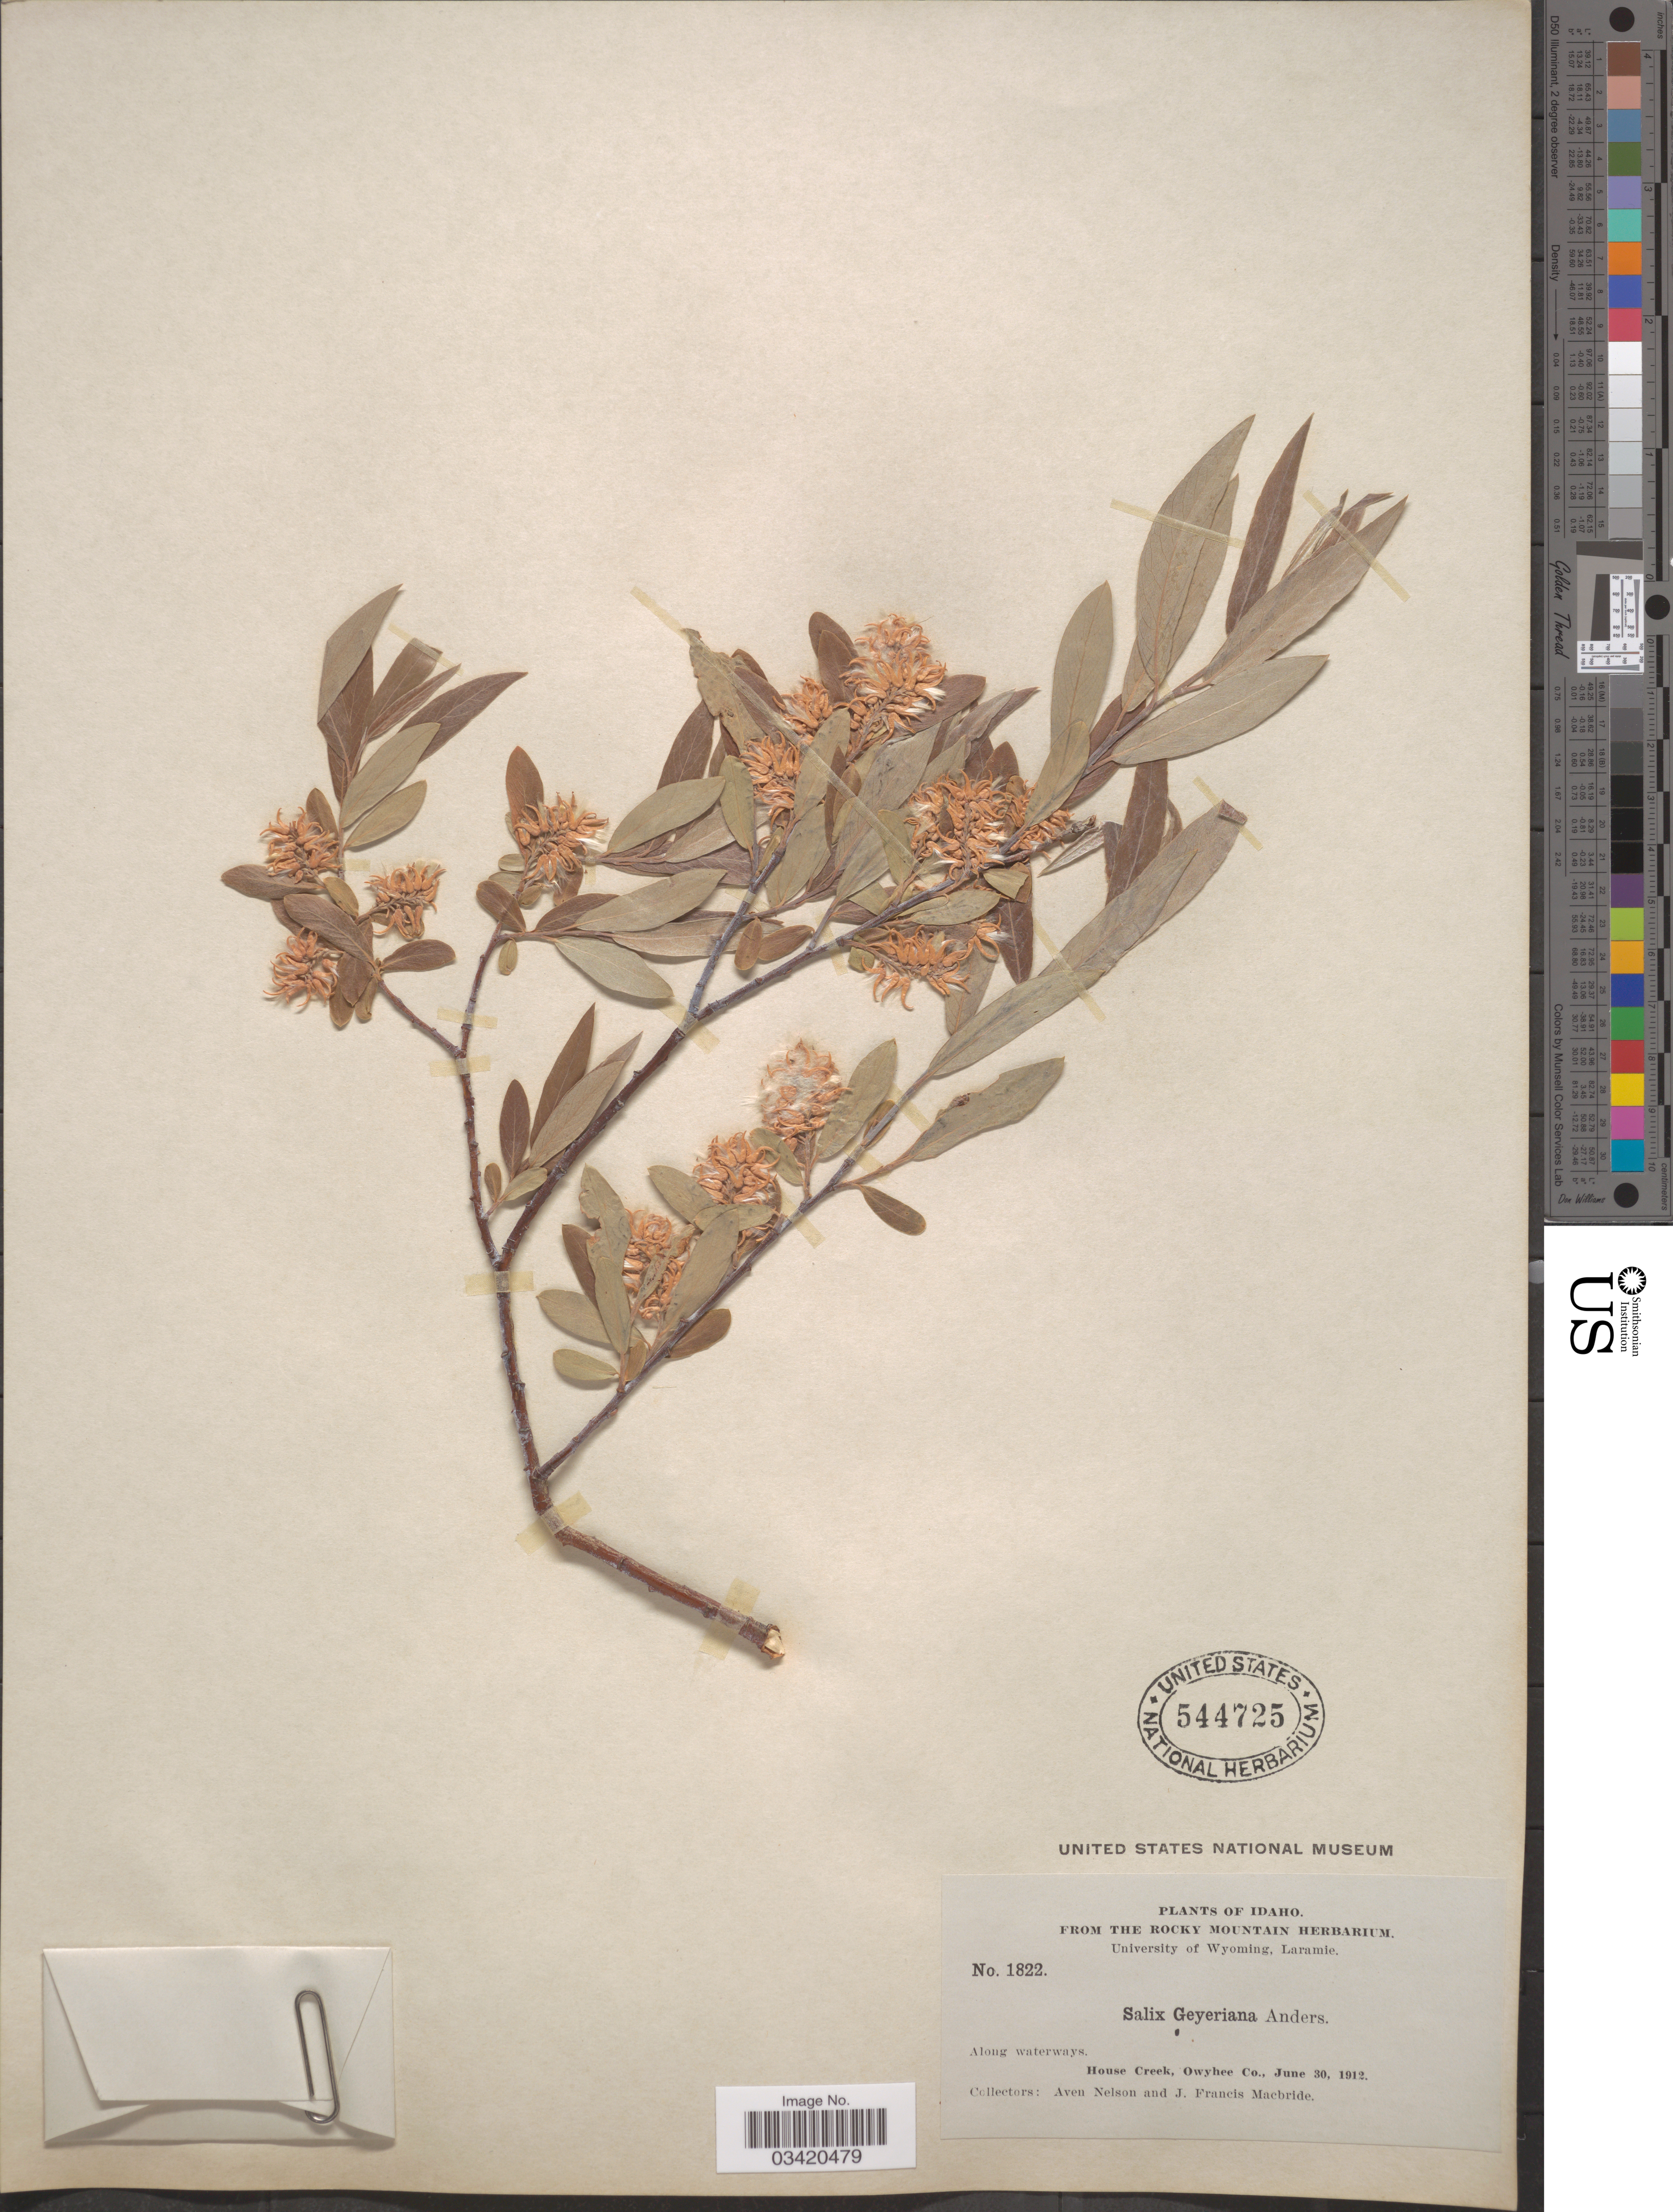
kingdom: Plantae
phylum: Tracheophyta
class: Magnoliopsida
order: Malpighiales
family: Salicaceae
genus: Salix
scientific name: Salix geyeriana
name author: Andersson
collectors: A. Nelson & J. F. Macbride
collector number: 1822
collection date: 1912-06-30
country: United States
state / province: Idaho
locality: House Creek, Owyhee Co.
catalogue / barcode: US 544725